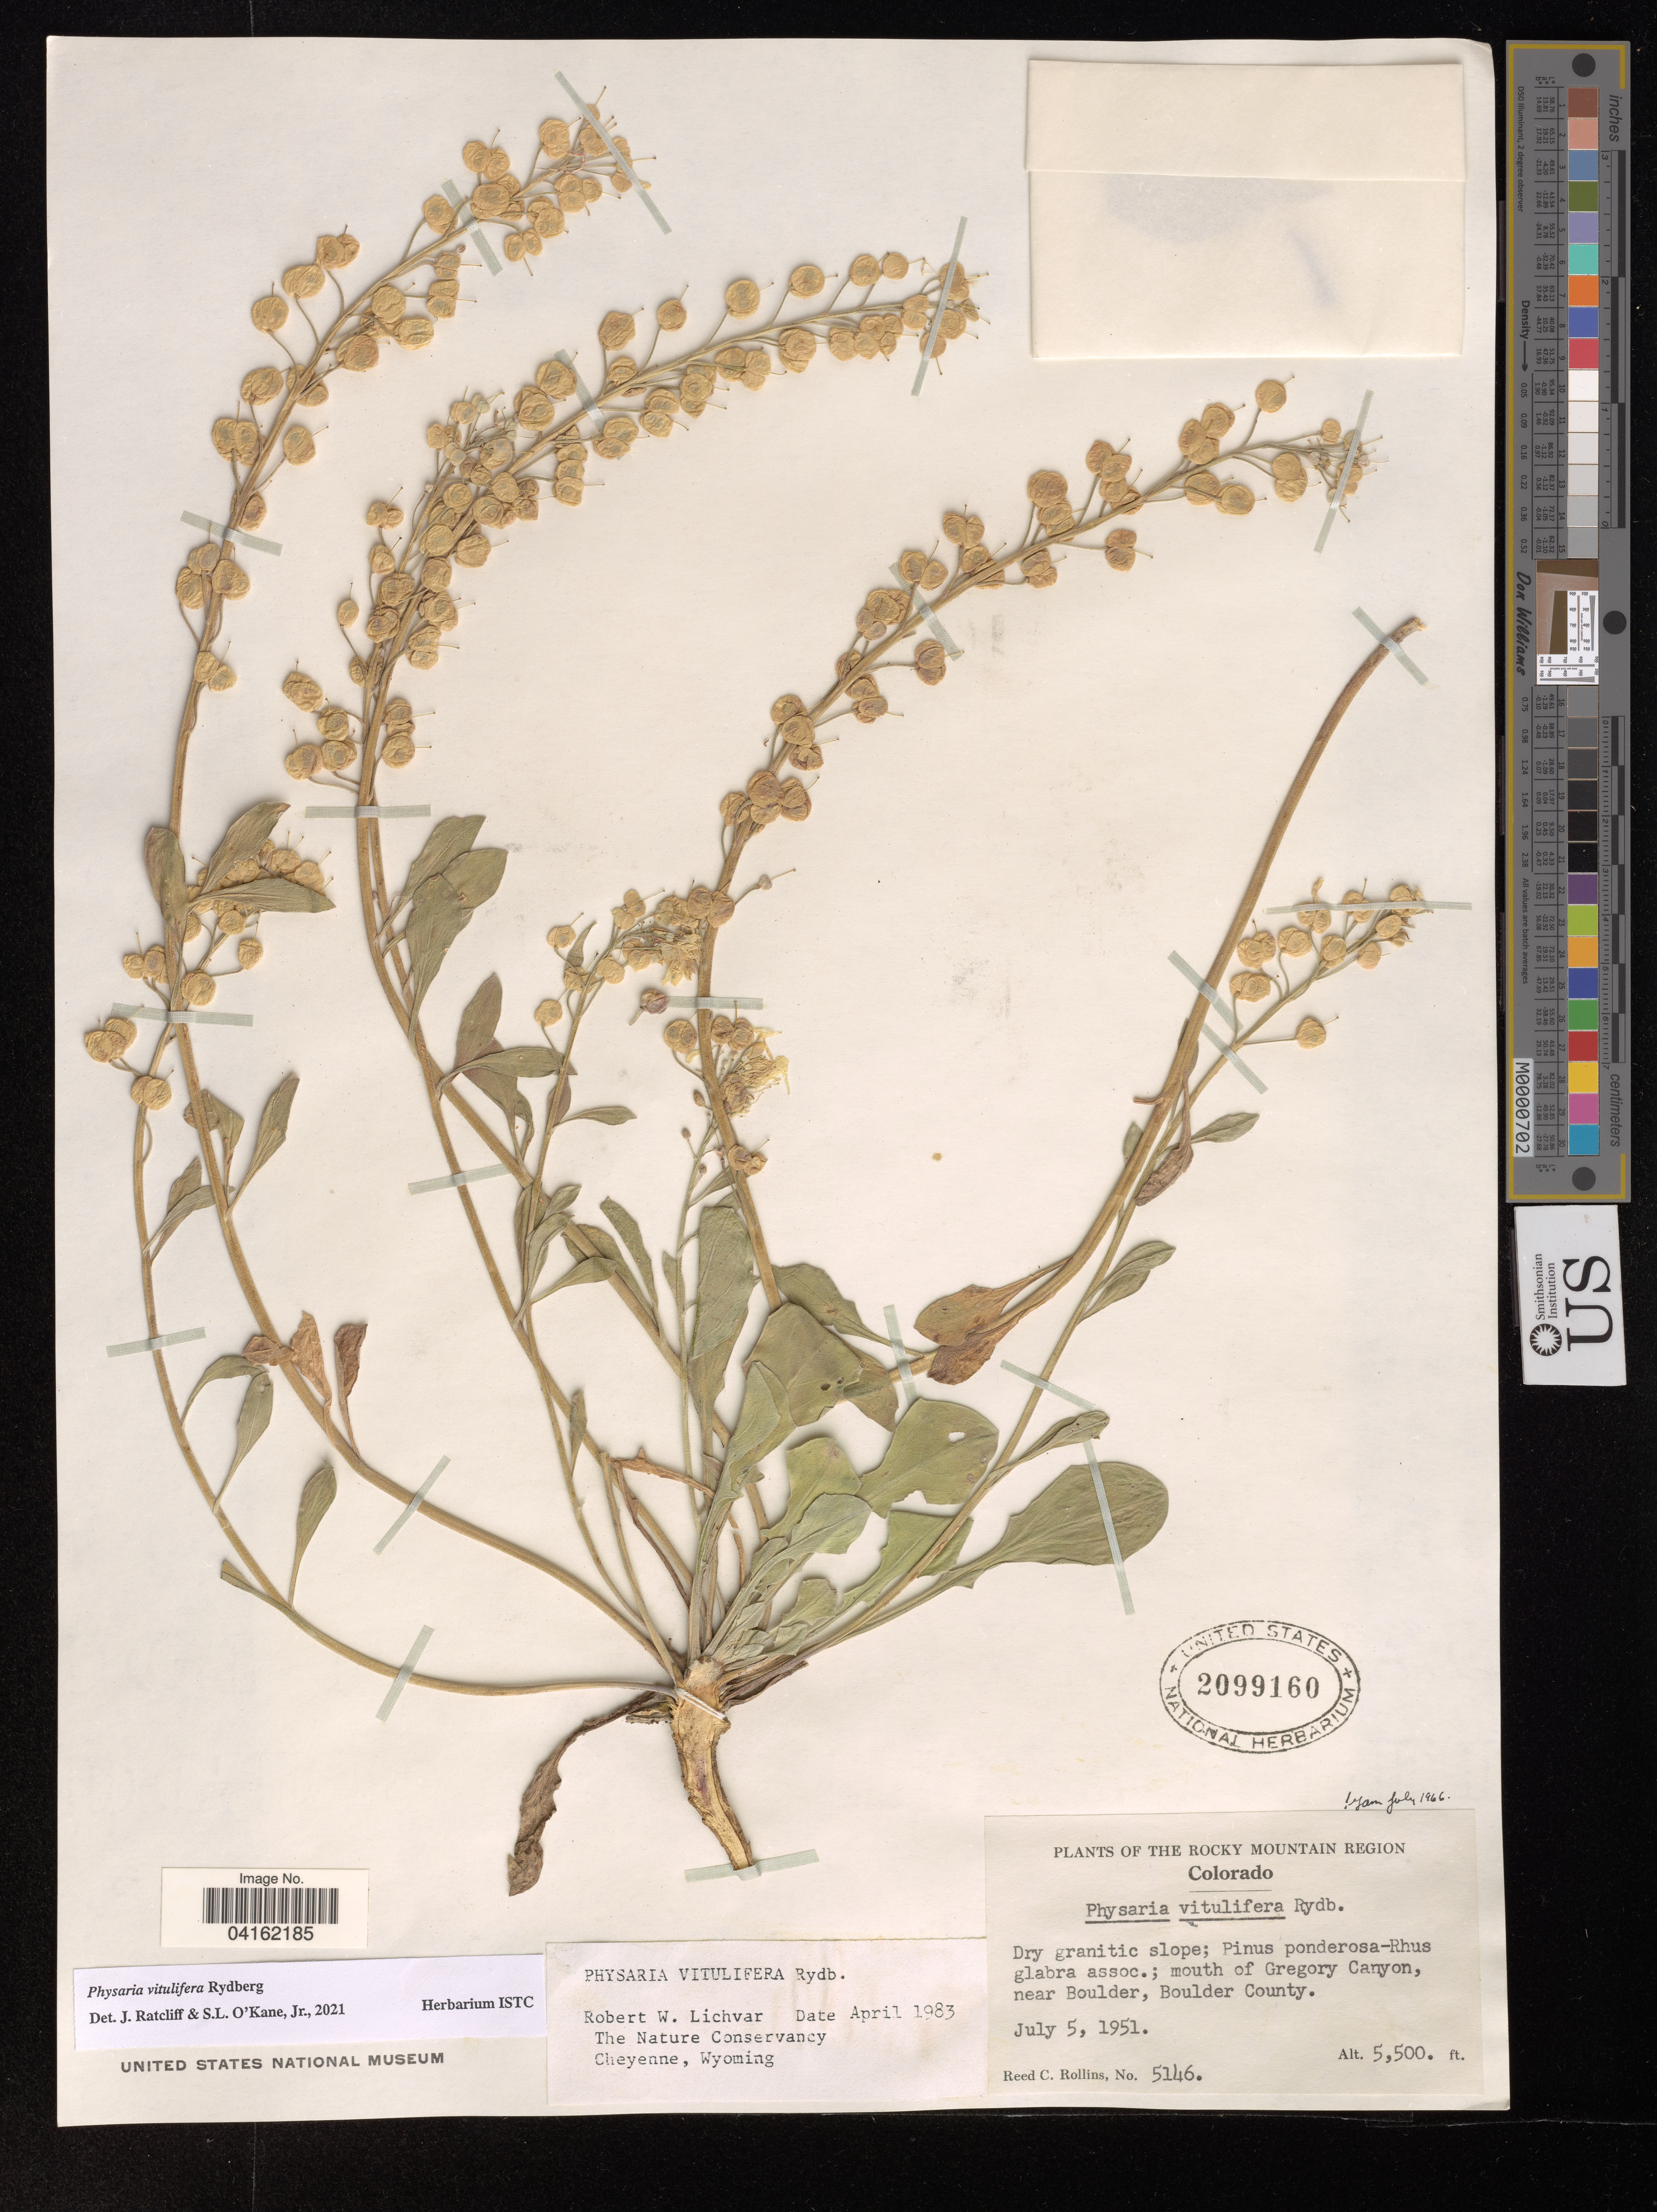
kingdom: Plantae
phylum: Tracheophyta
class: Magnoliopsida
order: Brassicales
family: Brassicaceae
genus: Physaria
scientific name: Physaria vitulifera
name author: Rydb.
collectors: R. C. Rollins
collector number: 5146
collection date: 1951-07-05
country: United States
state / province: Colorado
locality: The Rocky Mountain Region. Mouth of Gregory Canyon, near Boulder, Boulder County.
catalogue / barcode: US 2099160